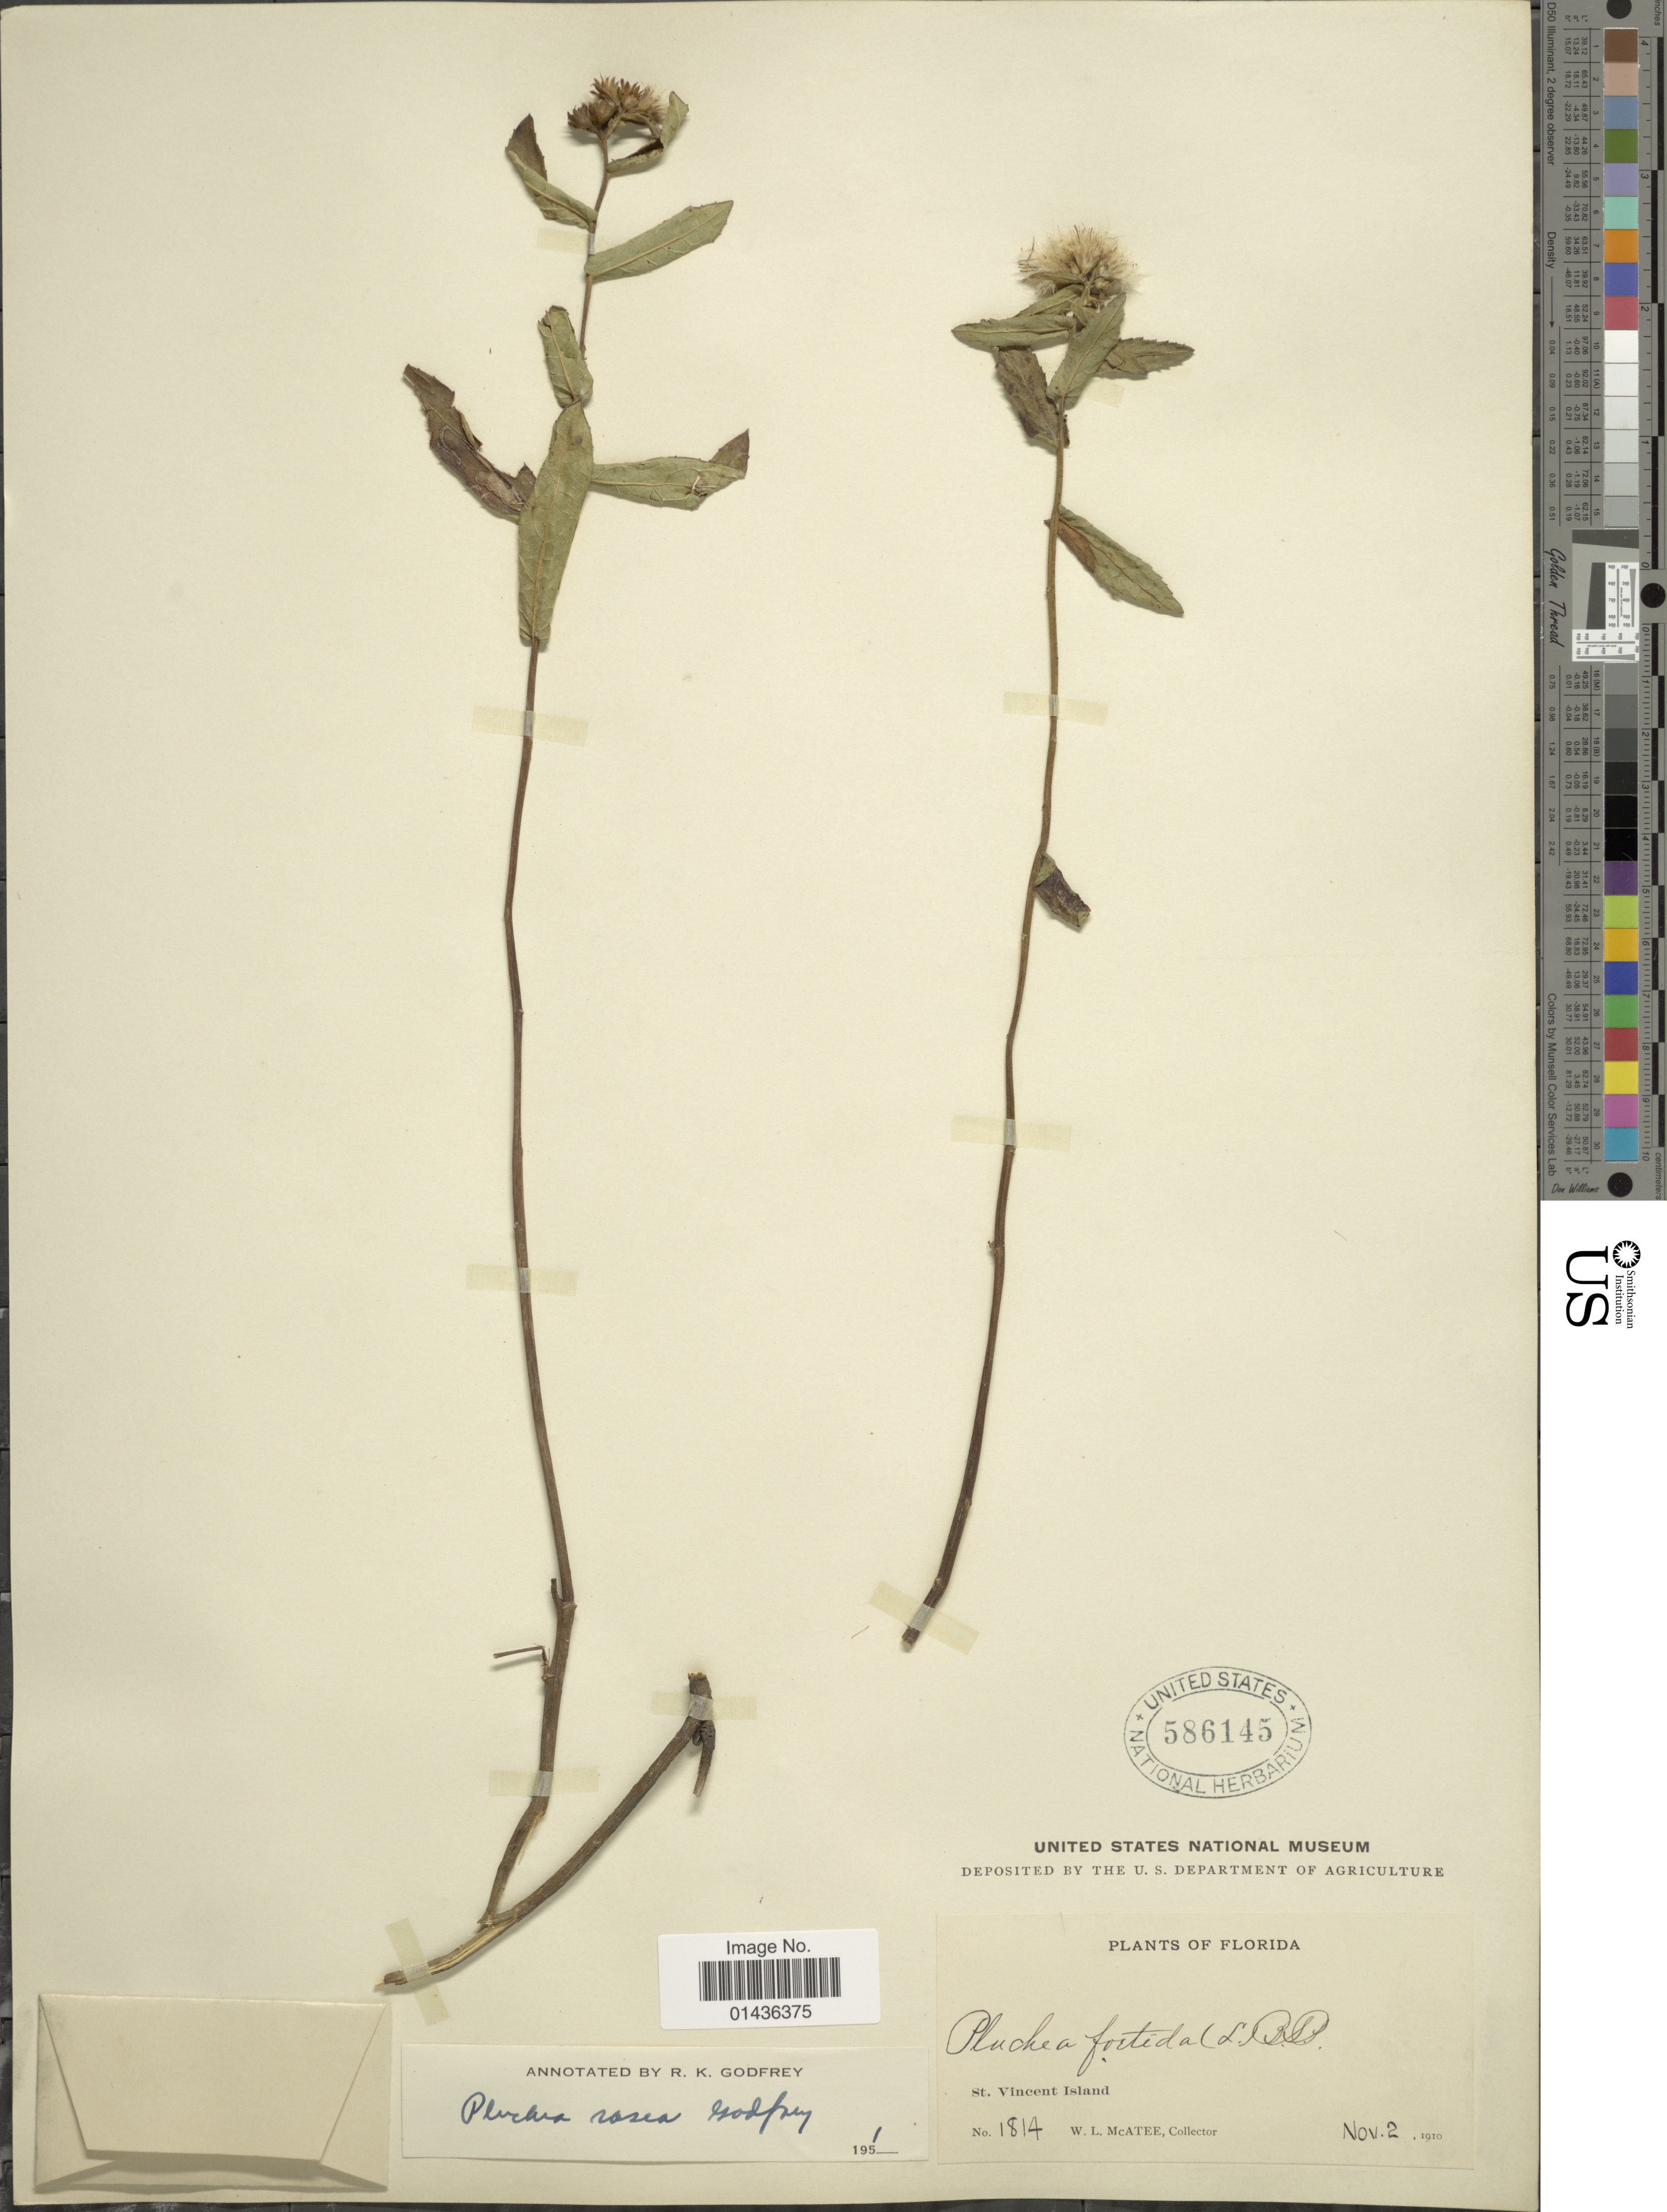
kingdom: Plantae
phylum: Tracheophyta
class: Magnoliopsida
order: Asterales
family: Asteraceae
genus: Pluchea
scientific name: Pluchea rosea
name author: R.K. Godfrey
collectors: W. McAtee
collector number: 1814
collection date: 1910-11-02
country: United States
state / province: Florida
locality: St. Vincent Island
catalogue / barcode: US 586145